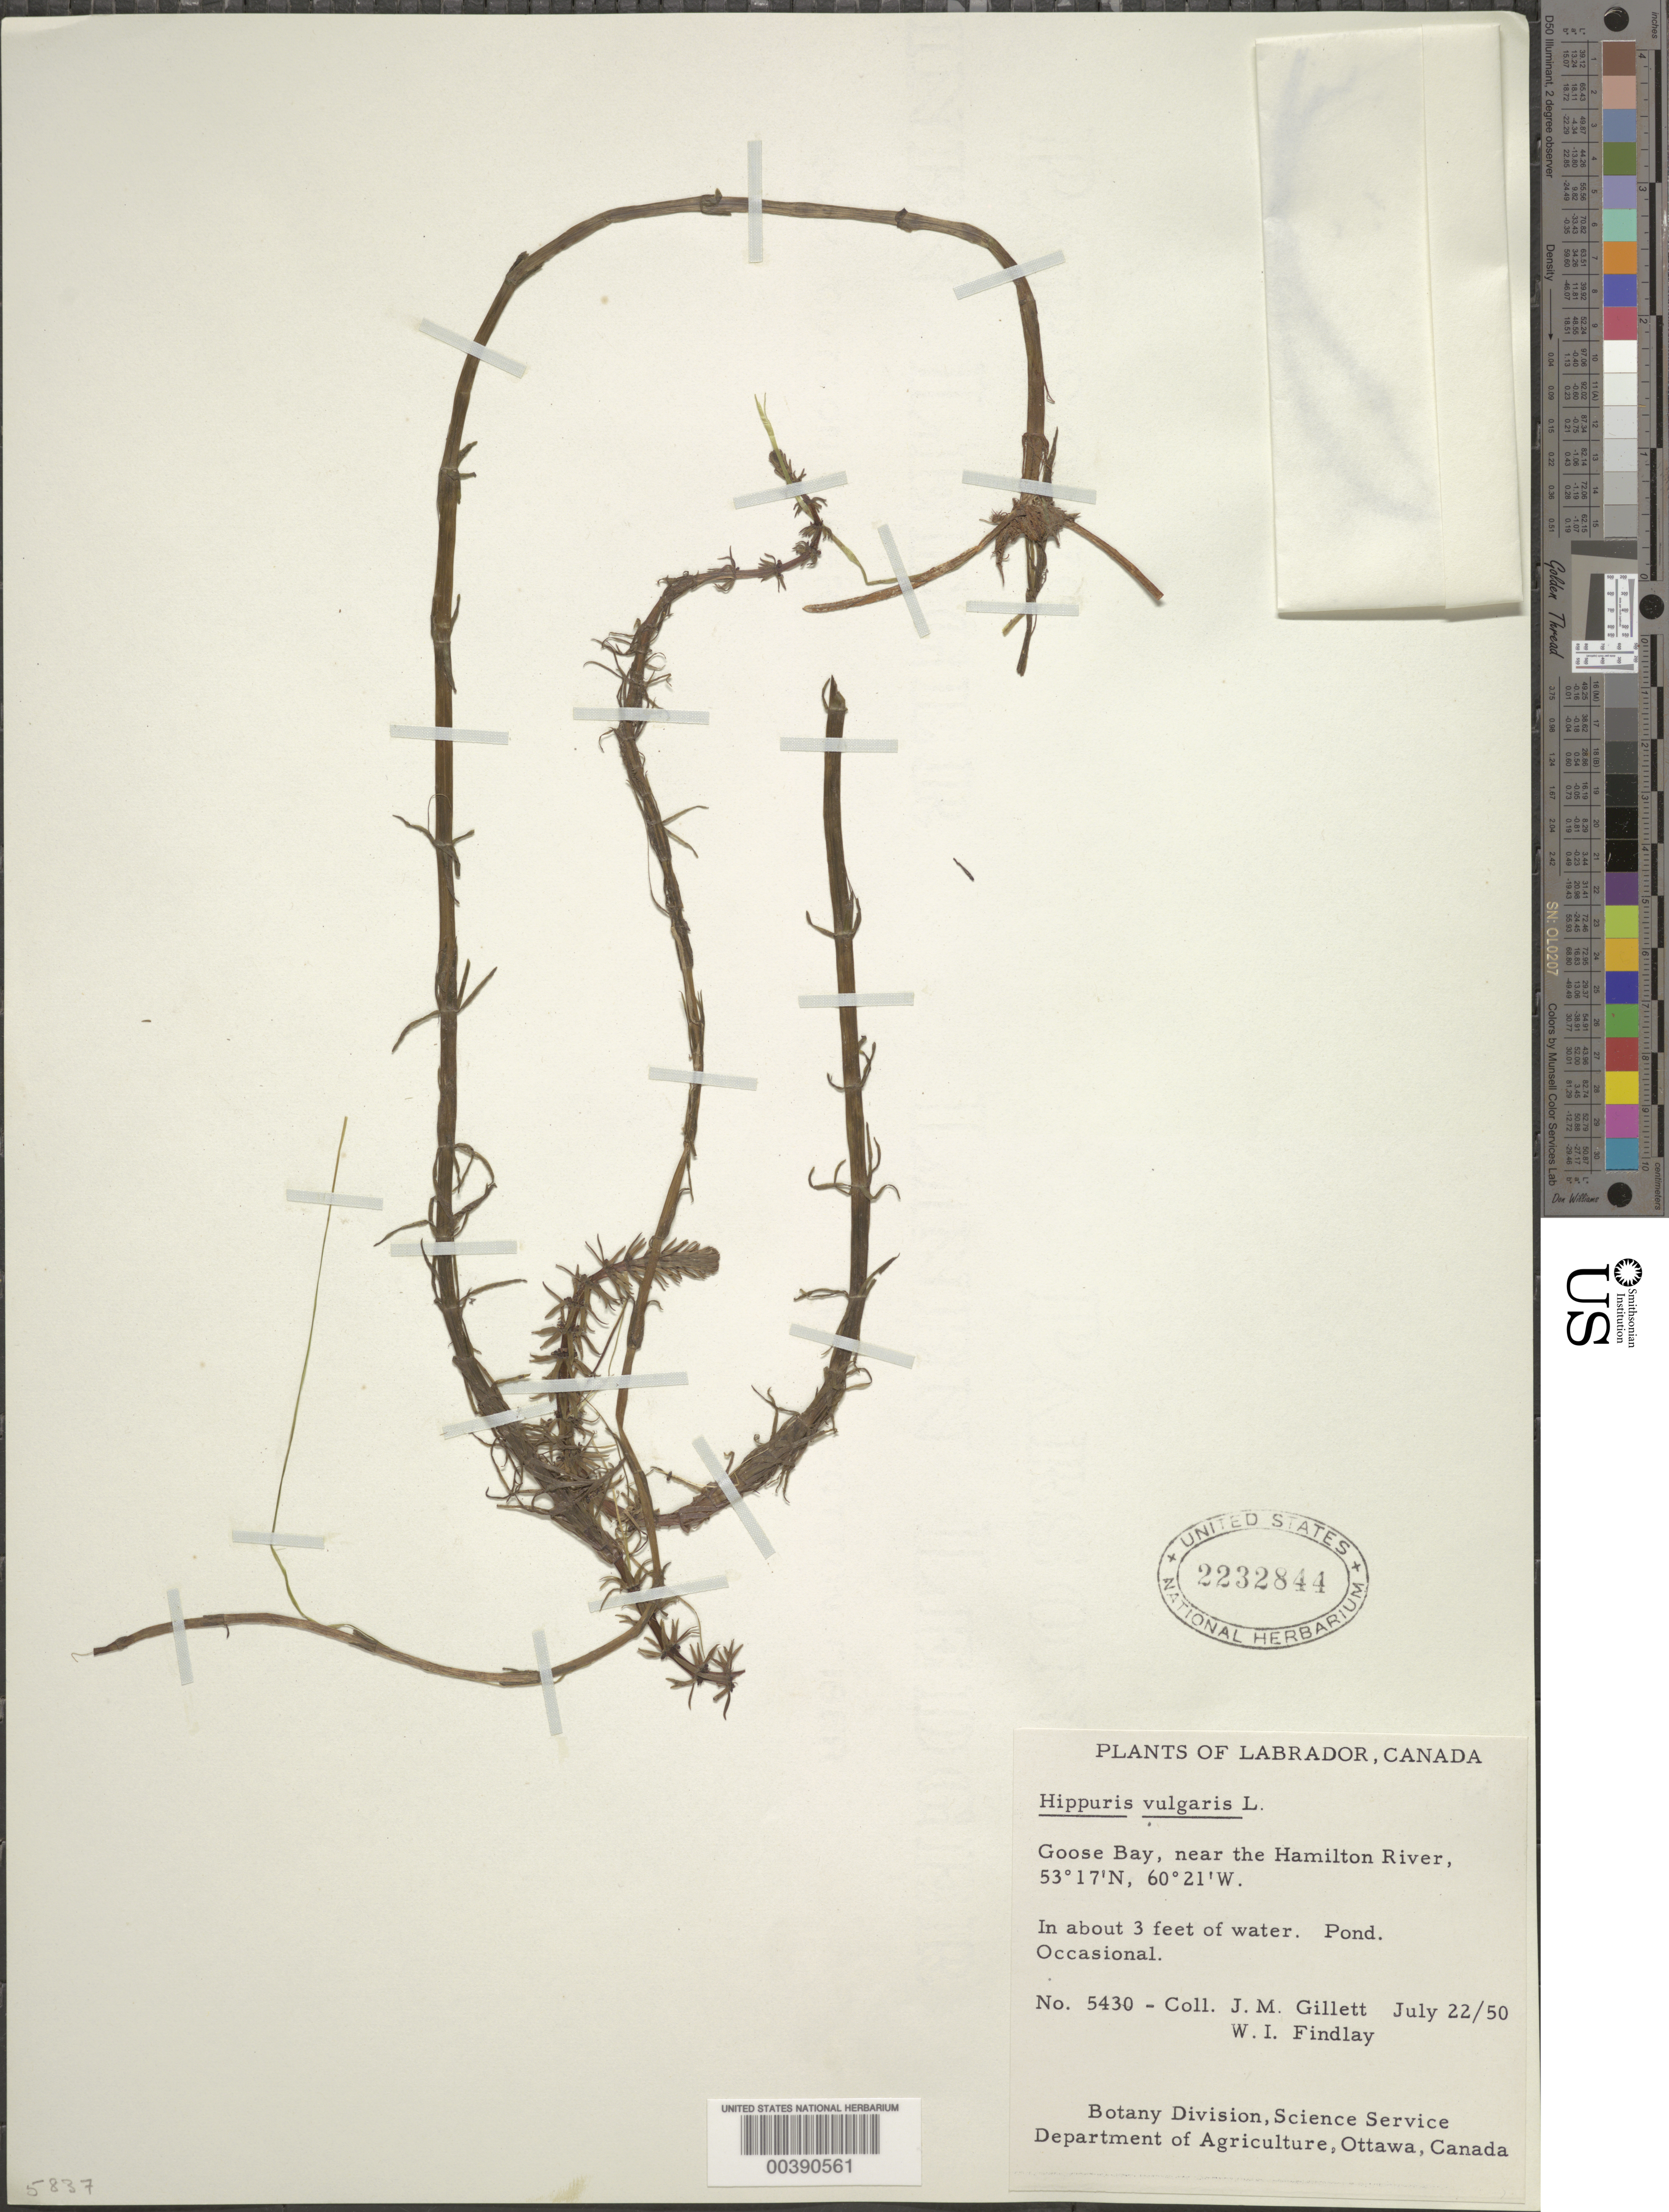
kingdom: Plantae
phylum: Tracheophyta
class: Magnoliopsida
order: Lamiales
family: Plantaginaceae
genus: Hippuris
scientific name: Hippuris vulgaris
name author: L.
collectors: J. Gillett & W. Findlay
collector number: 5430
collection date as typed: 22 Jul 1950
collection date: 1950-07-22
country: Canada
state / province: Newfoundland and Labrador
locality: Labrador, goose bay, near the hamilton river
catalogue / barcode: US 2232844